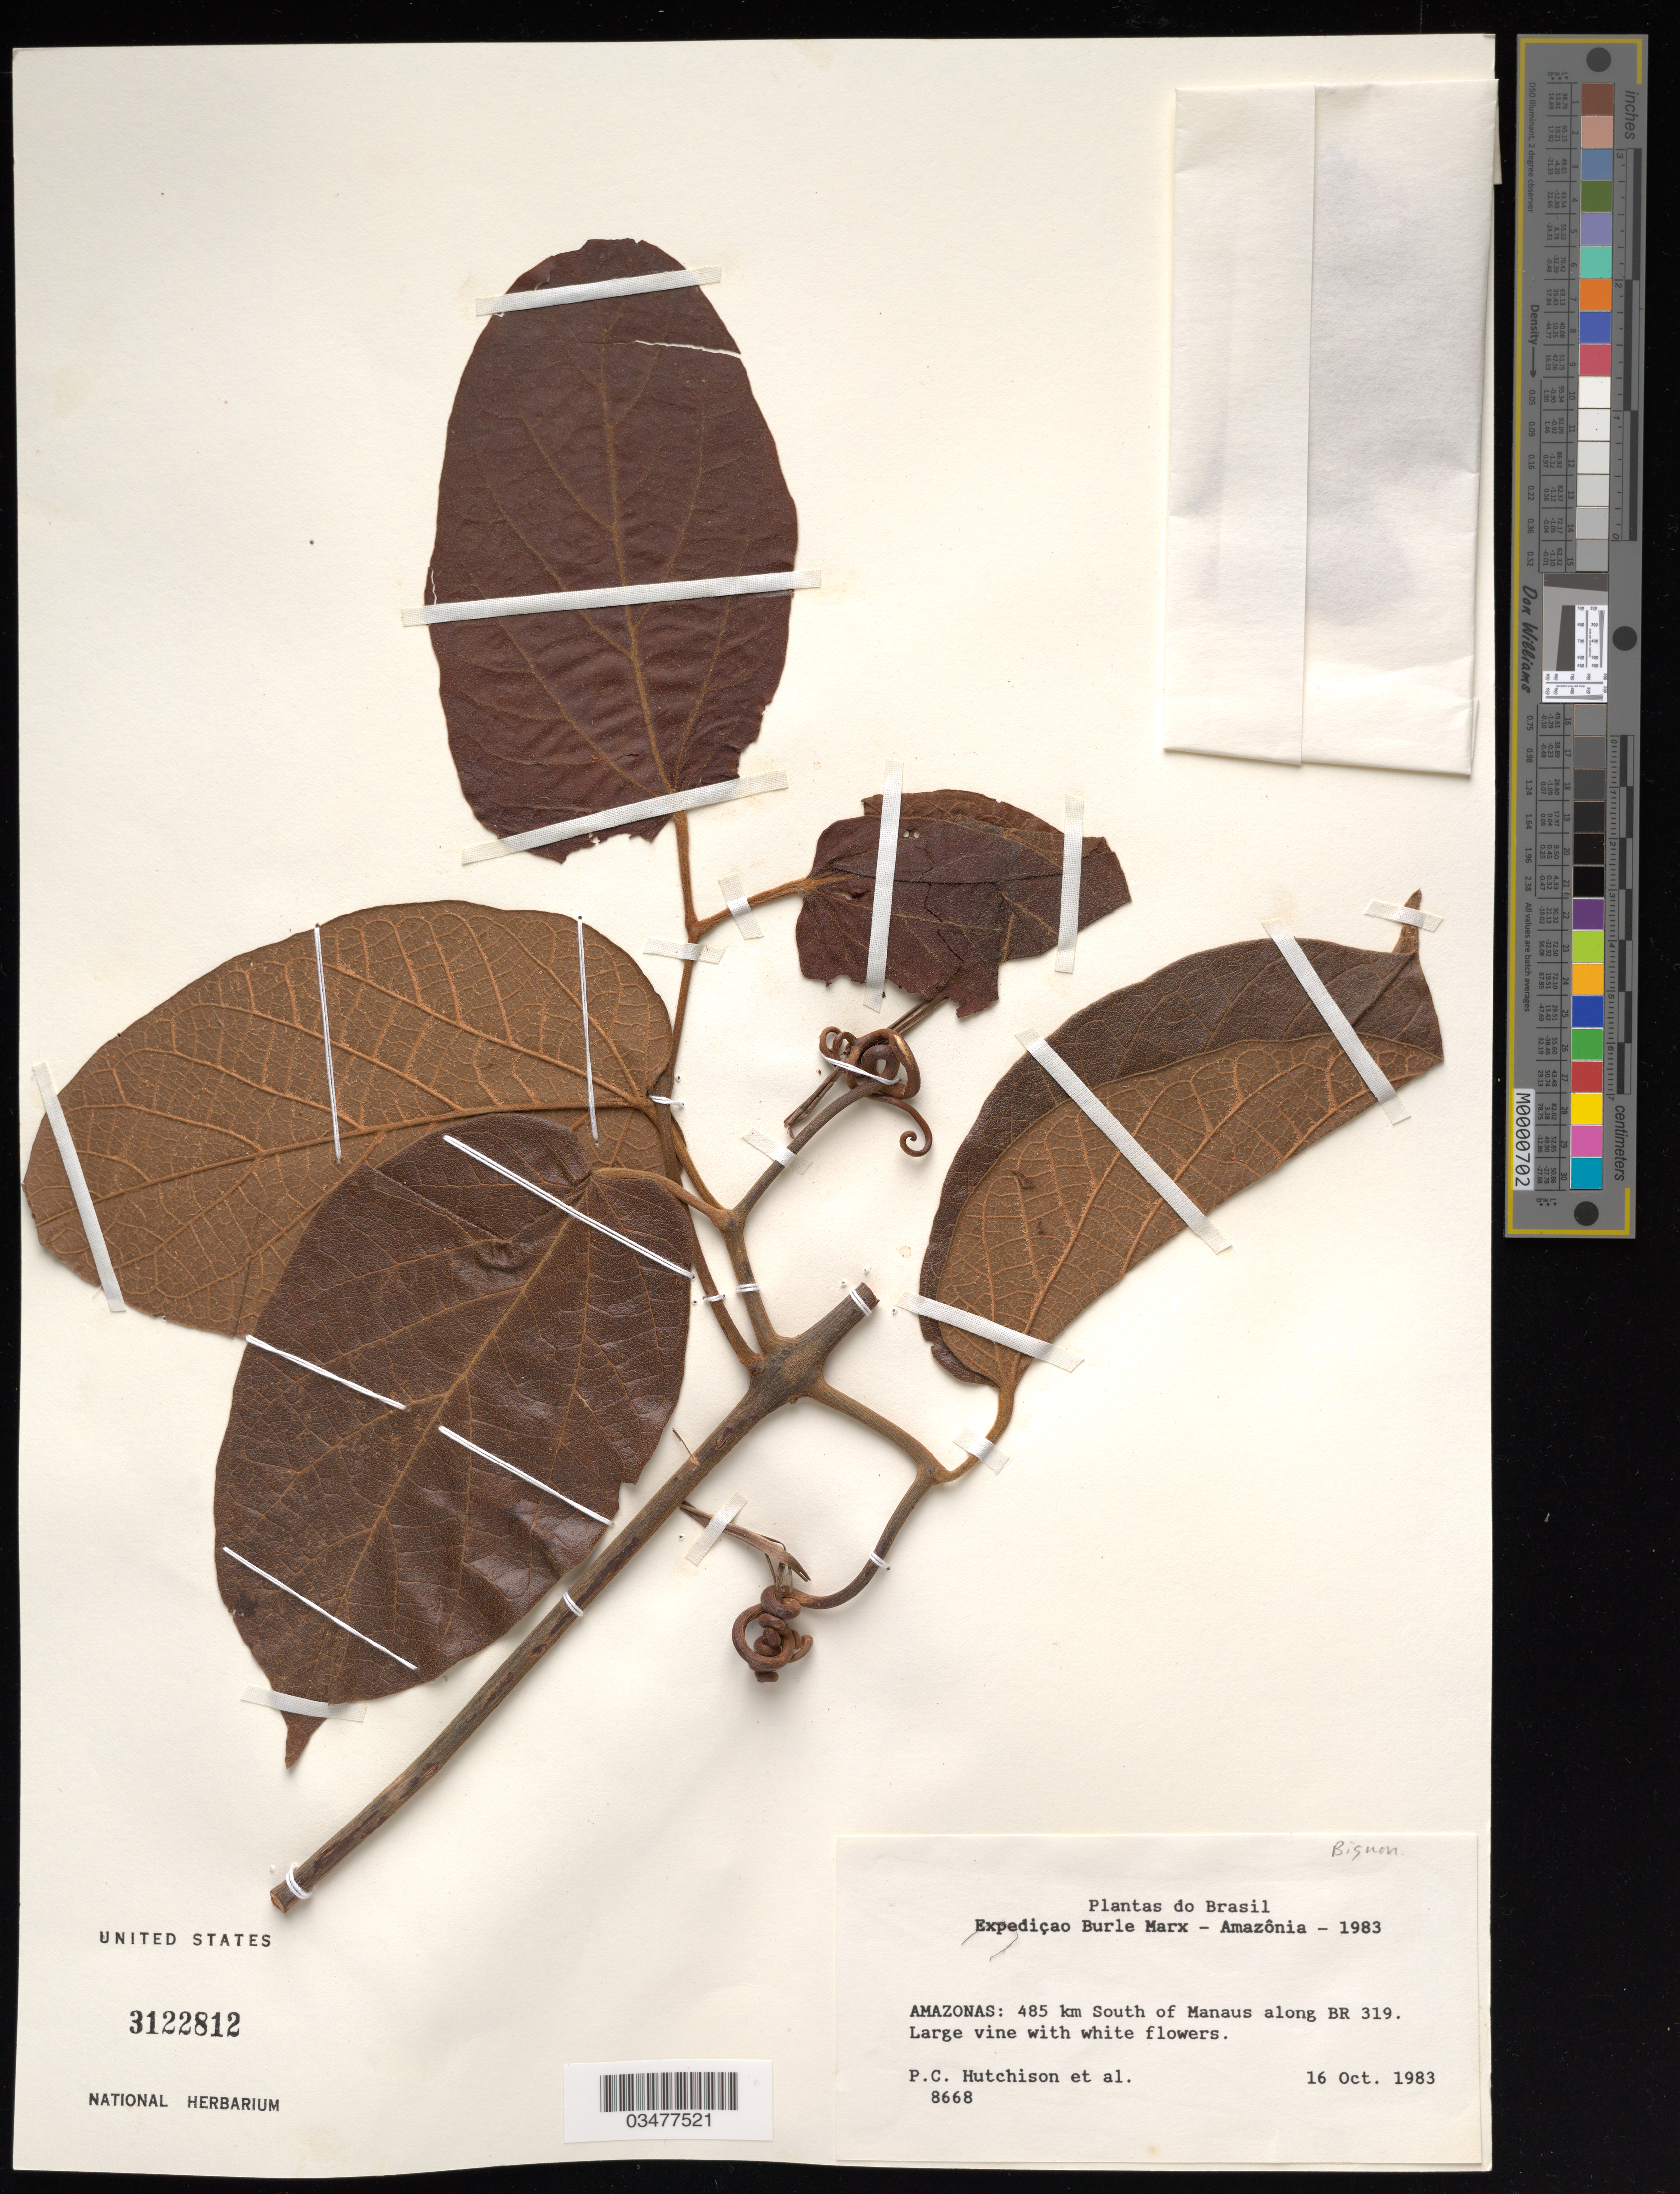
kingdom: Plantae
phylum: Tracheophyta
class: Magnoliopsida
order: Lamiales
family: Bignoniaceae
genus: Lundia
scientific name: Lundia densiflora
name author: DC.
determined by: Pool, A., (MO), Missouri Botanical Garden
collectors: P. C. Hutchison & et al.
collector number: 8668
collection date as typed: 22 Oct 1983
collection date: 1983-10-16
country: Brazil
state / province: Amazonas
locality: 485 km South of Manaus along BR 319.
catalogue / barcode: US 3122812